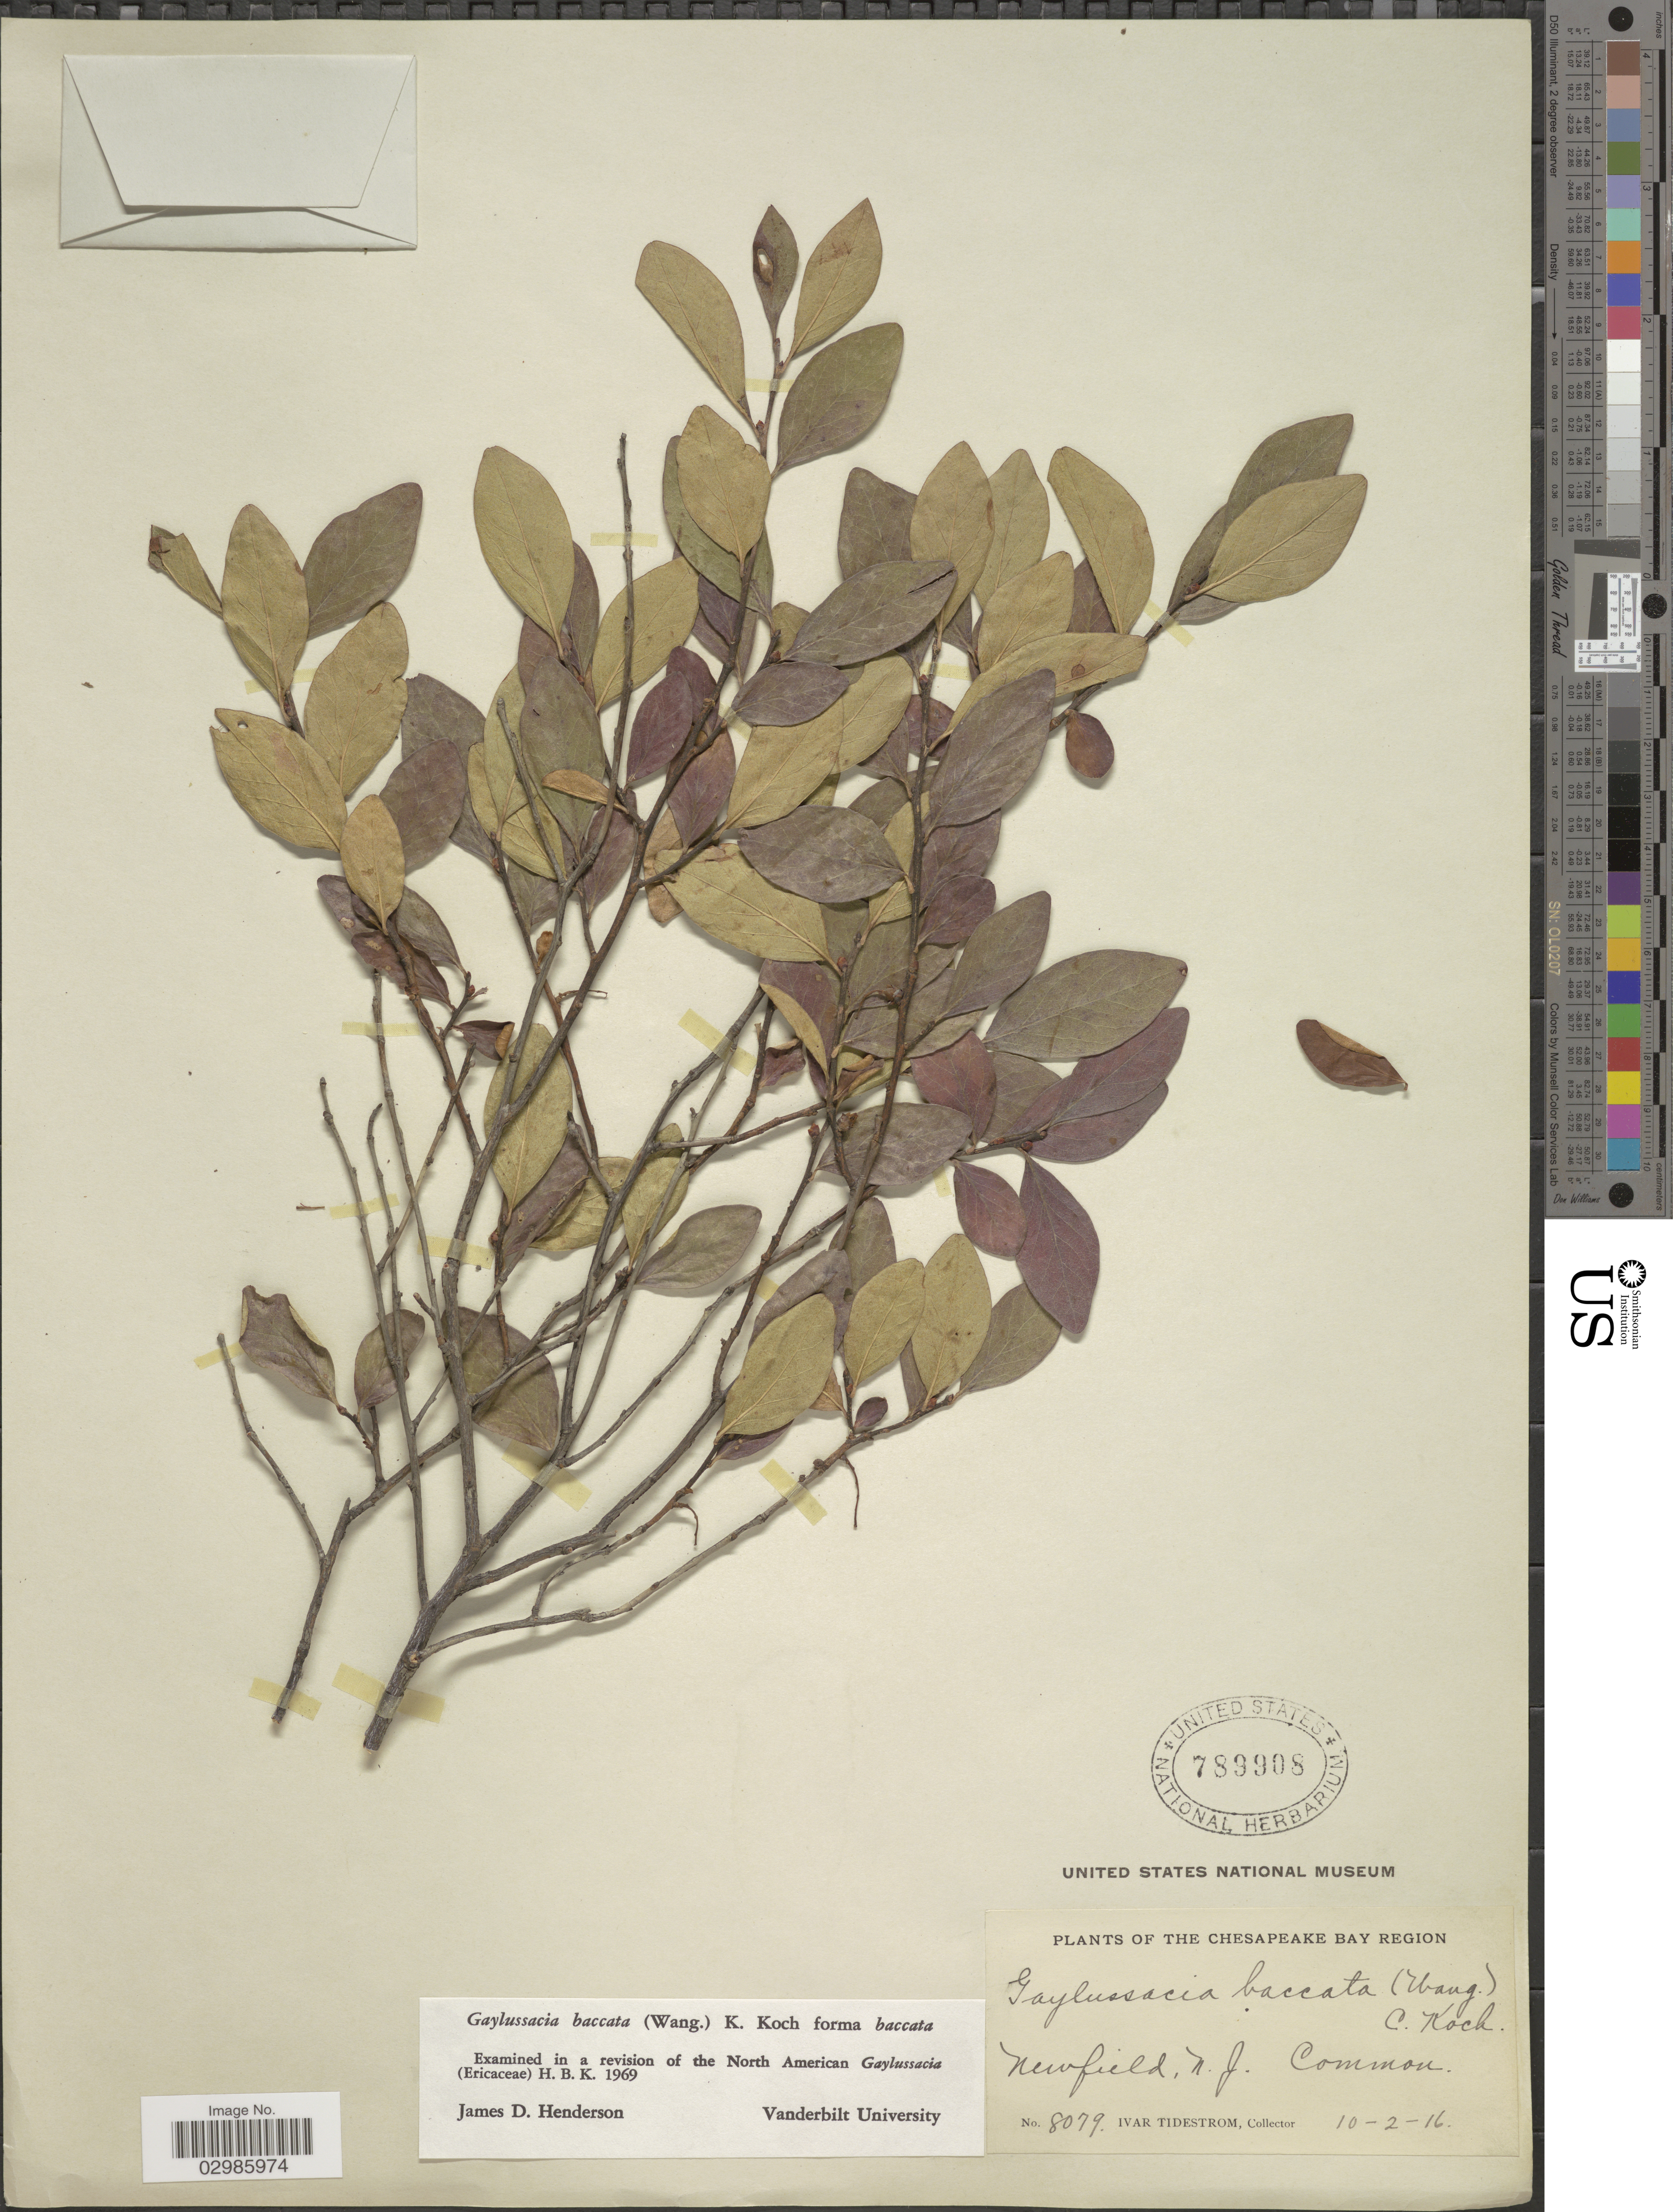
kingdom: Plantae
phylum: Tracheophyta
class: Magnoliopsida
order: Ericales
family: Ericaceae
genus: Gaylussacia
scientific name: Gaylussacia baccata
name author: (Wangenh.) K. Koch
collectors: I. F. Tidestrom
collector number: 8079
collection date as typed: Transcribed d/m/y: 2/10/16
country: United States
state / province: New Jersey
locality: Chesapeake Bay Region. Newfield.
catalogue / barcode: US 789908